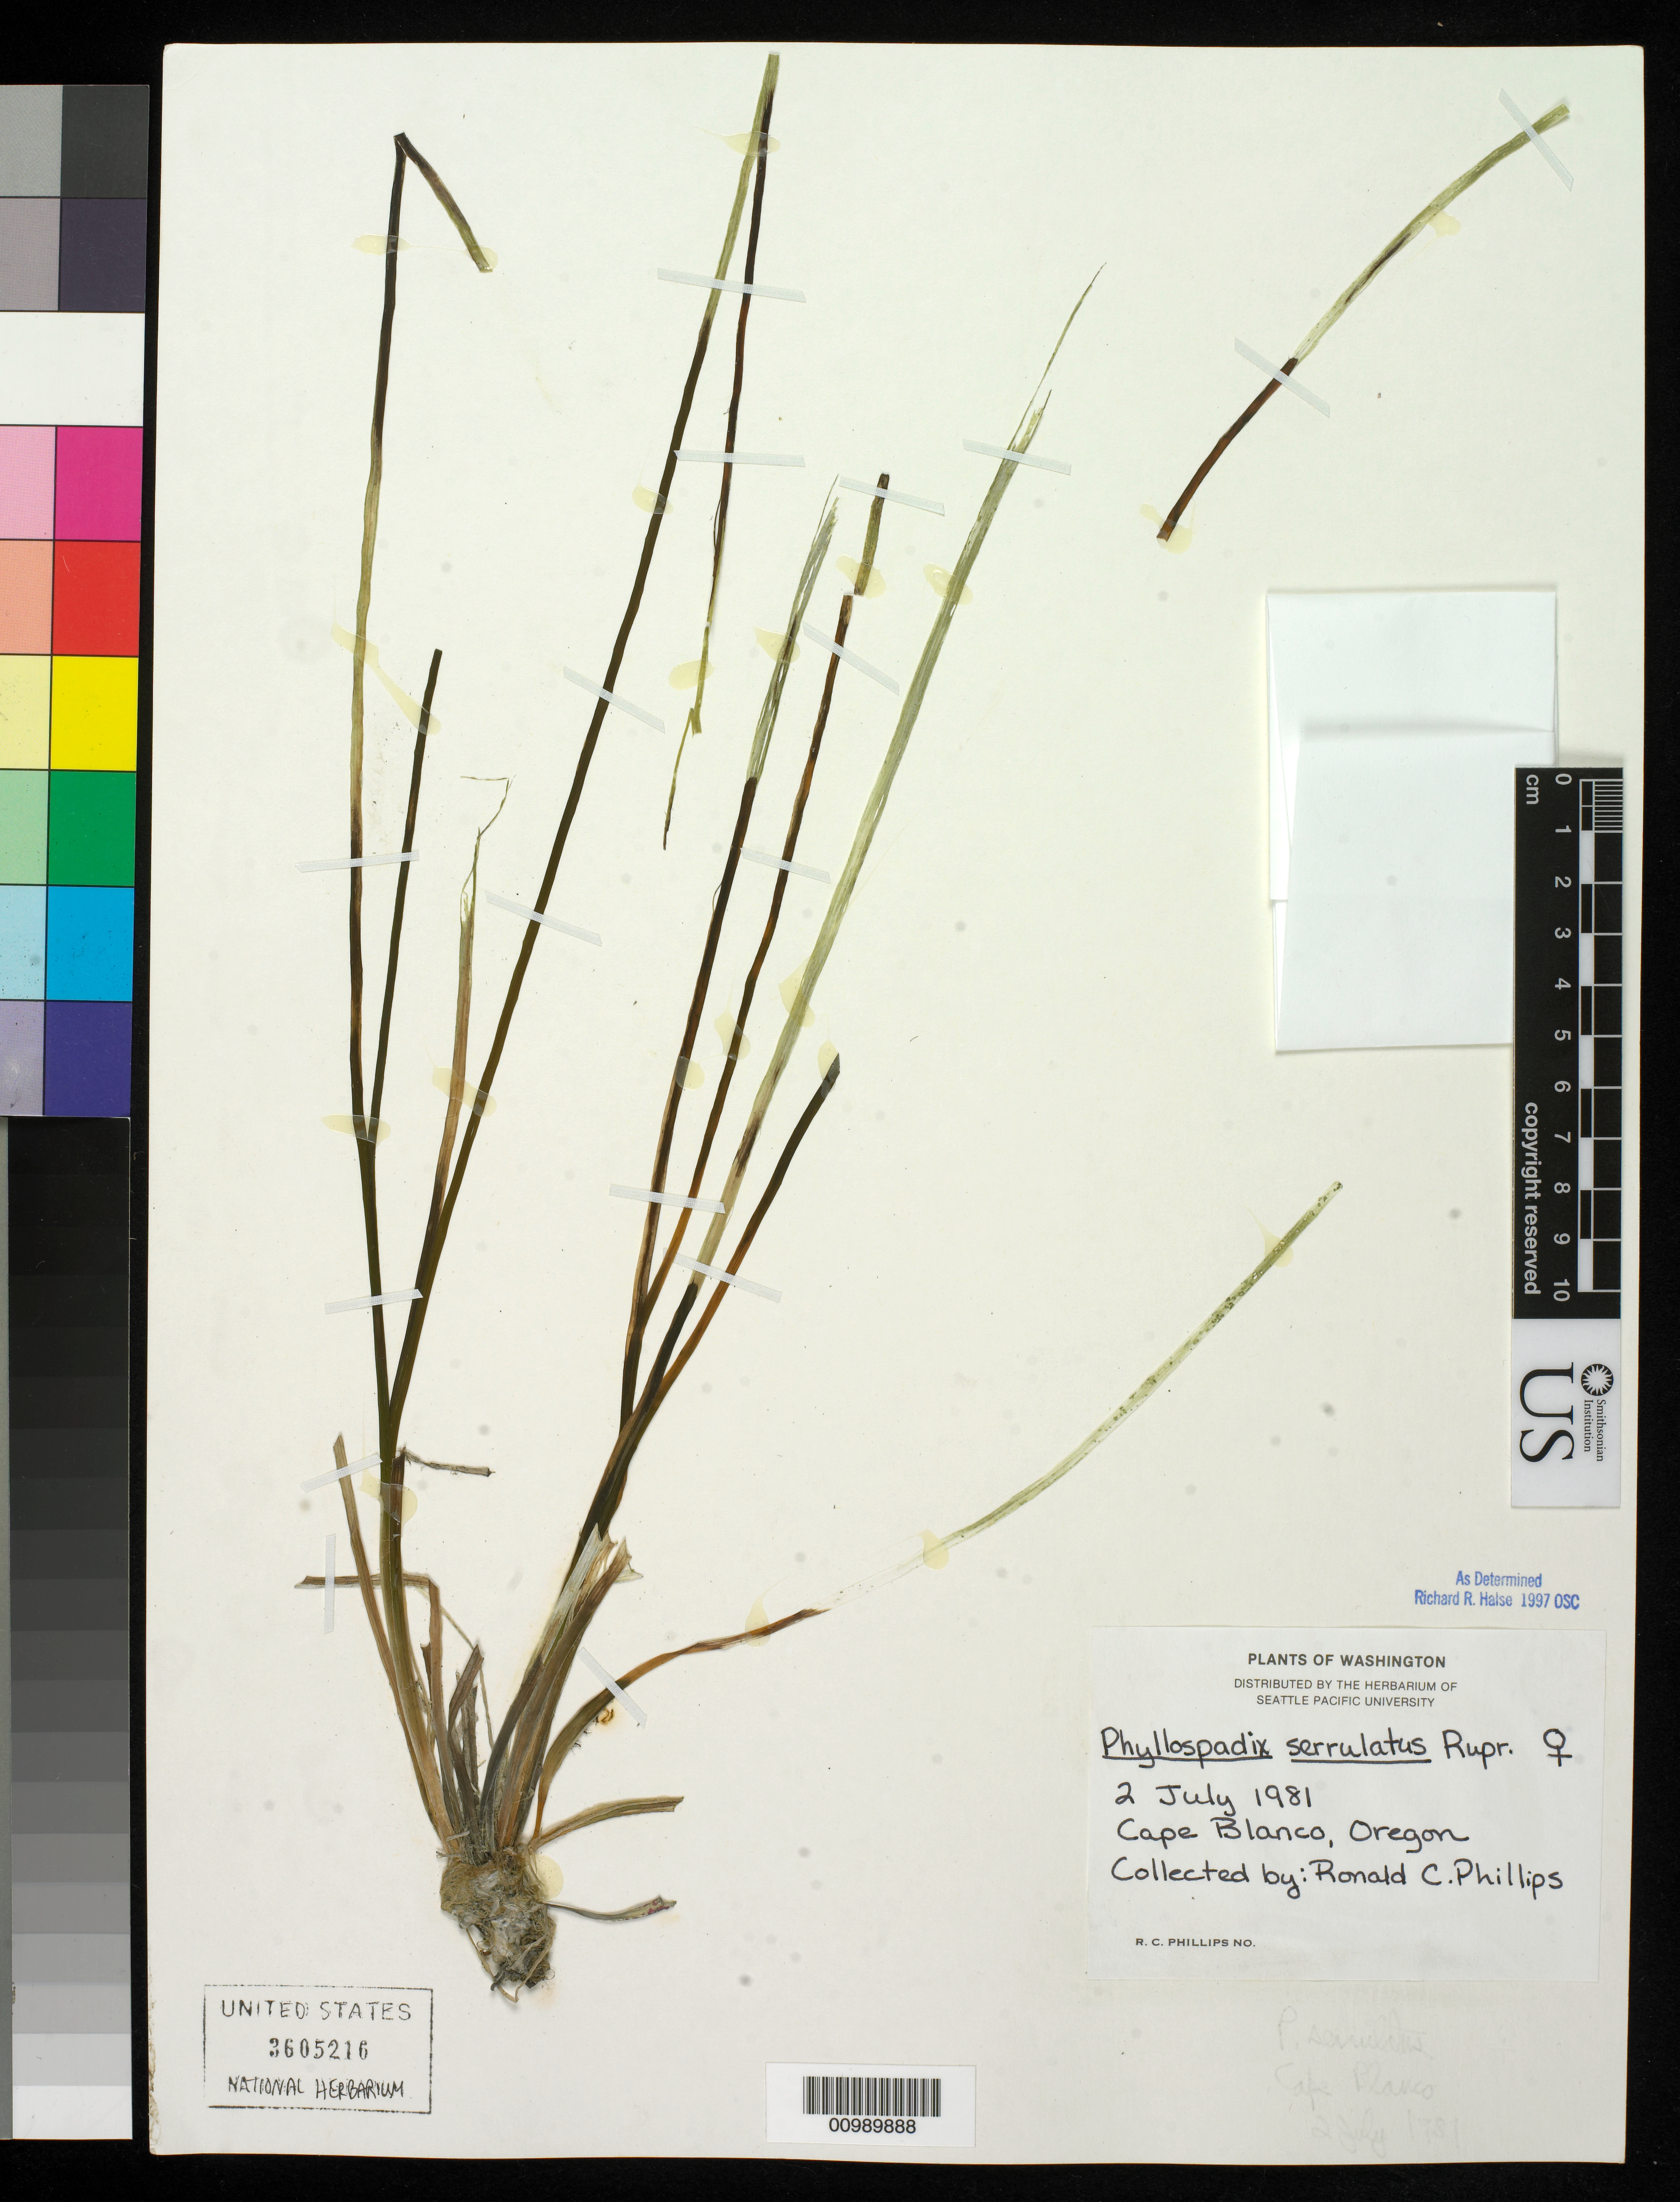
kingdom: Plantae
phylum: Tracheophyta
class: Liliopsida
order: Alismatales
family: Zosteraceae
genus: Phyllospadix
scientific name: Phyllospadix serrulatus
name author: Rupr.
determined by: Halse, R. R.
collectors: R. C. Phillips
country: United States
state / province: Oregon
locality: Cape Blanco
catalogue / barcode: US 3605216